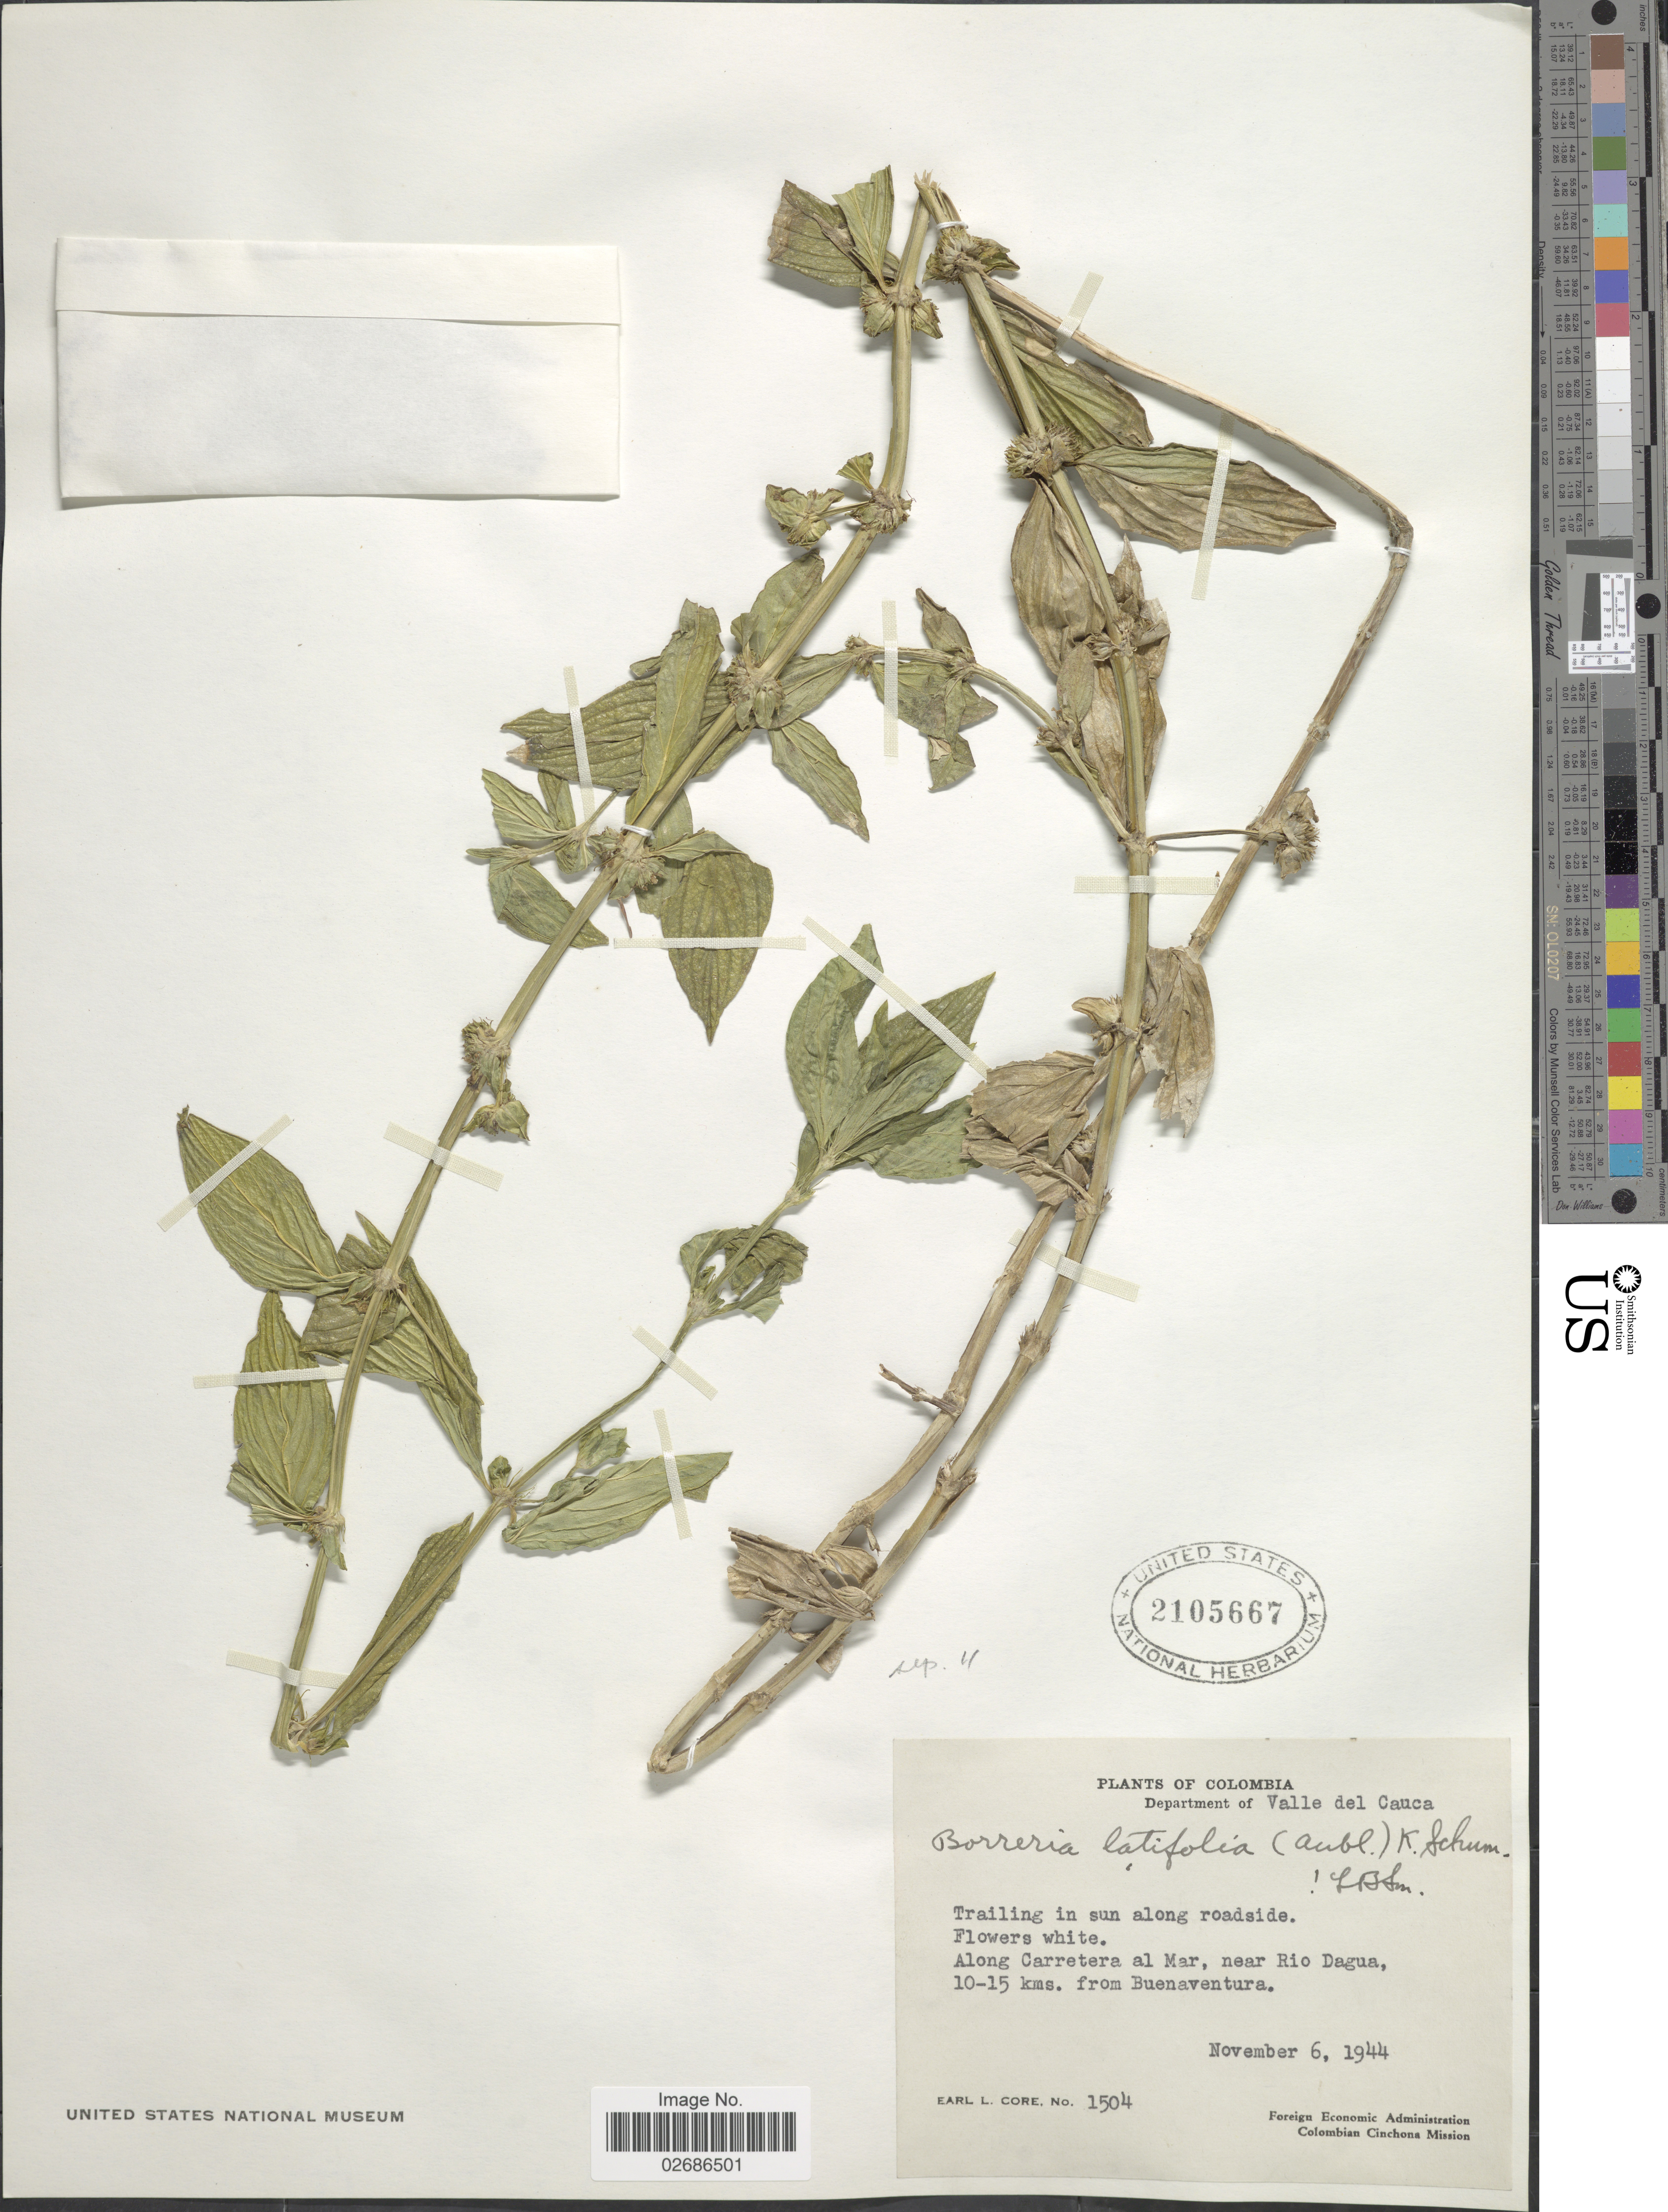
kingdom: Plantae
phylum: Tracheophyta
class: Magnoliopsida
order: Gentianales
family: Rubiaceae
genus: Borreria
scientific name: Borreria latifolia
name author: (Aubl.) K. Schum.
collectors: E. L. Core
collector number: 1504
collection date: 1944-11-06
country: Colombia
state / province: Valle del Cauca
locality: Department of Valle del Cauca, Along Carretera al Mar, near Rio Dagua, 10-15 kms. from Buenaventura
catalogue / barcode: US 2105667